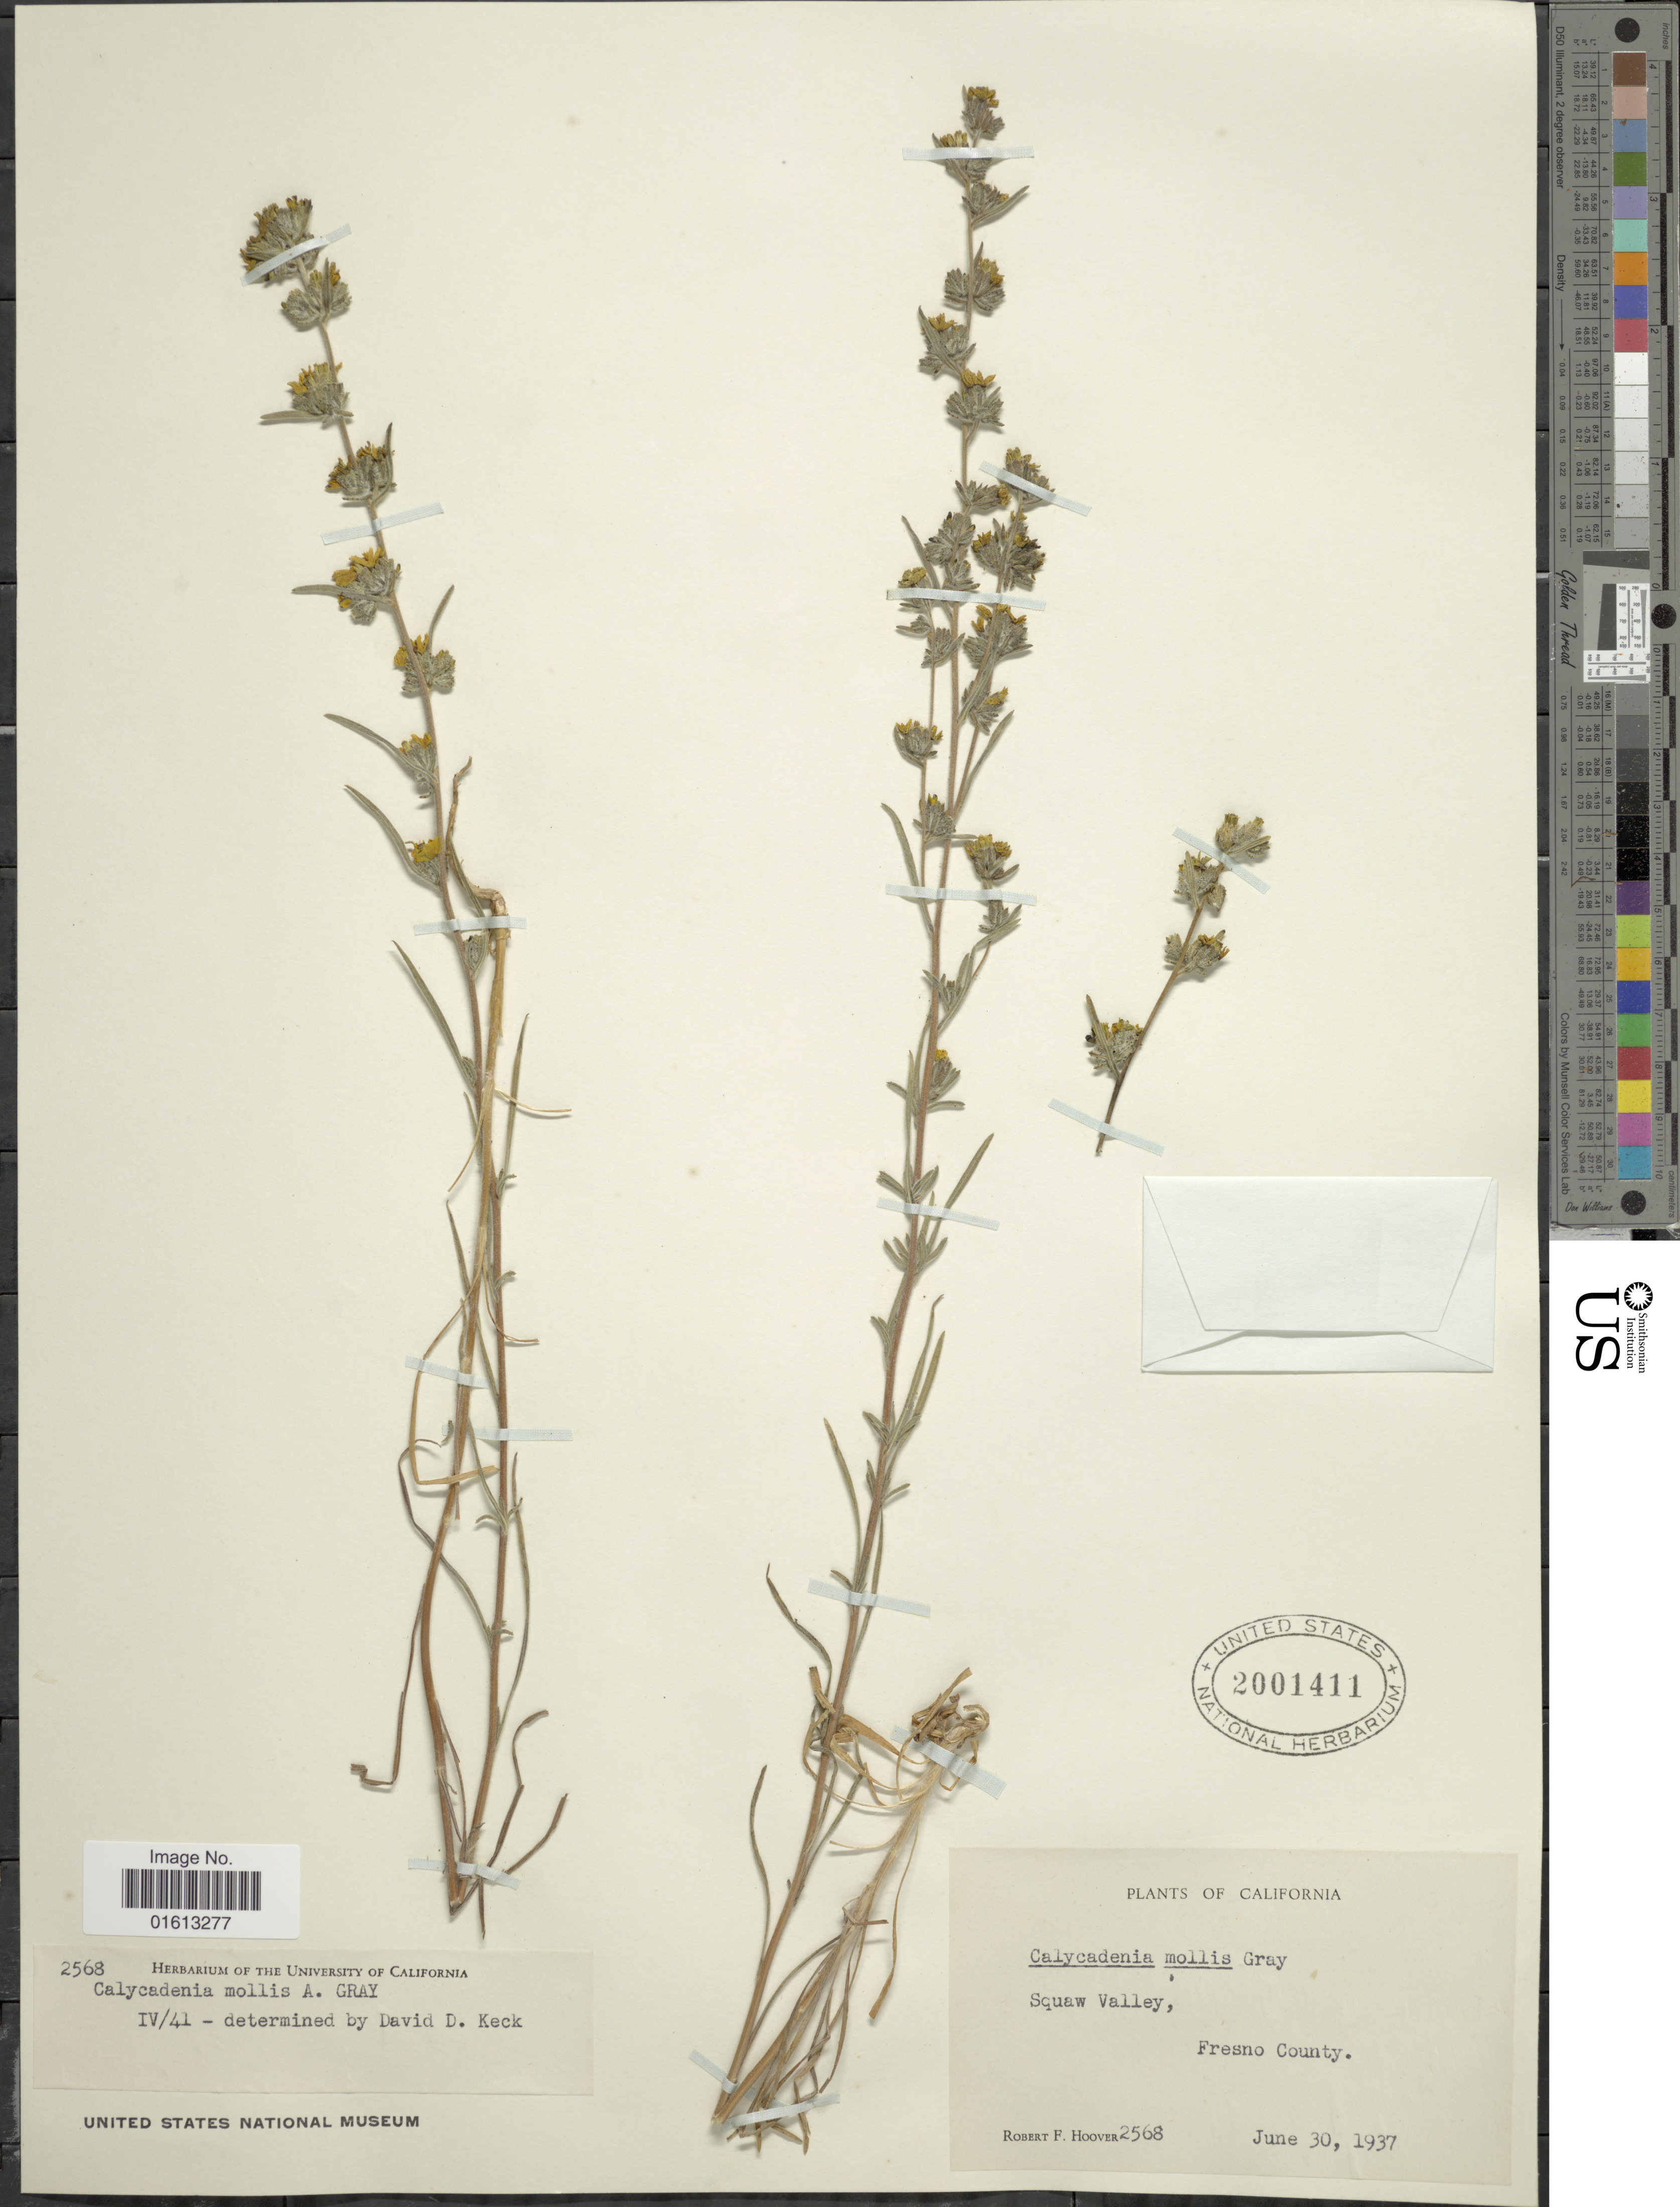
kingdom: Plantae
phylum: Tracheophyta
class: Magnoliopsida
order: Asterales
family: Asteraceae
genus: Calycadenia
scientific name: Calycadenia mollis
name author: A. Gray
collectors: R. F. Hoover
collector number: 2568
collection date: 1937-06-30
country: United States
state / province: California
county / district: Fresno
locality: Squaw Valley, Fresno County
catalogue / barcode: US 2001411